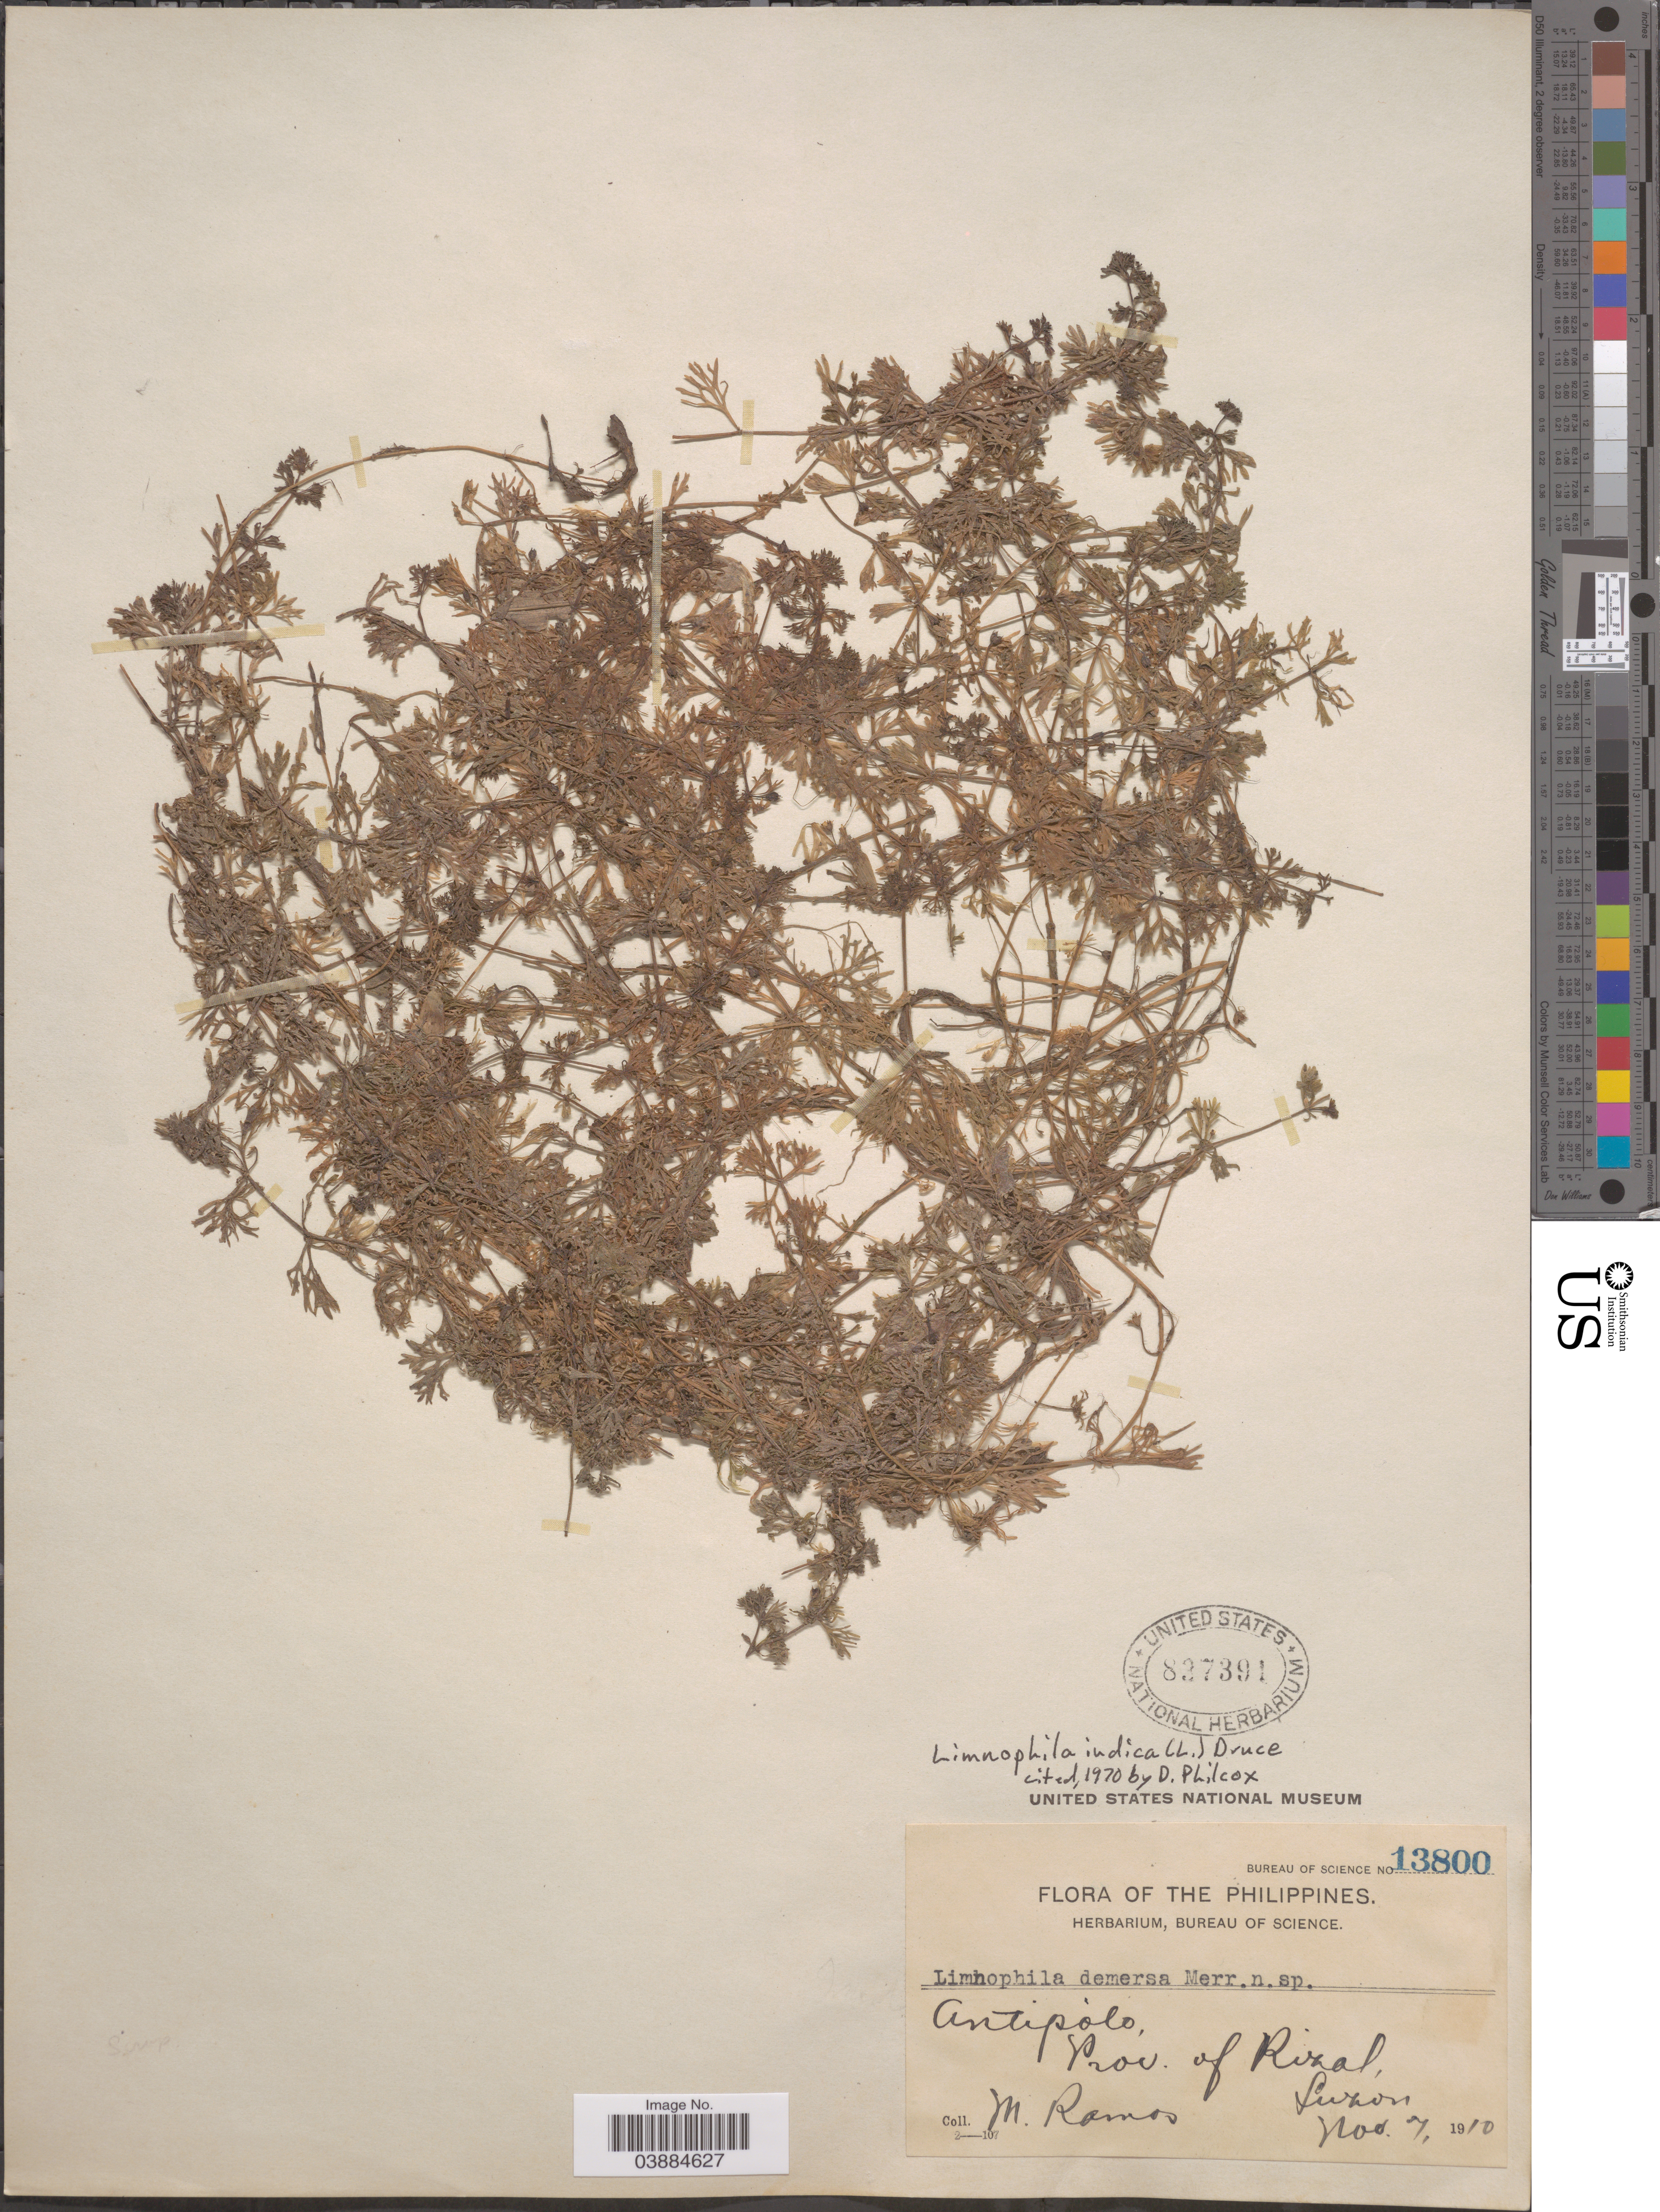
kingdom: Plantae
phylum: Tracheophyta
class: Magnoliopsida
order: Lamiales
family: Plantaginaceae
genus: Limnophila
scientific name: Limnophila indica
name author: (L.) Druce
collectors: M. Ramos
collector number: Bureau of Science 13800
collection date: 1910-11-07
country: Philippines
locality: Antipolo. Prov. of Rizal, Luzon.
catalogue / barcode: US 837391